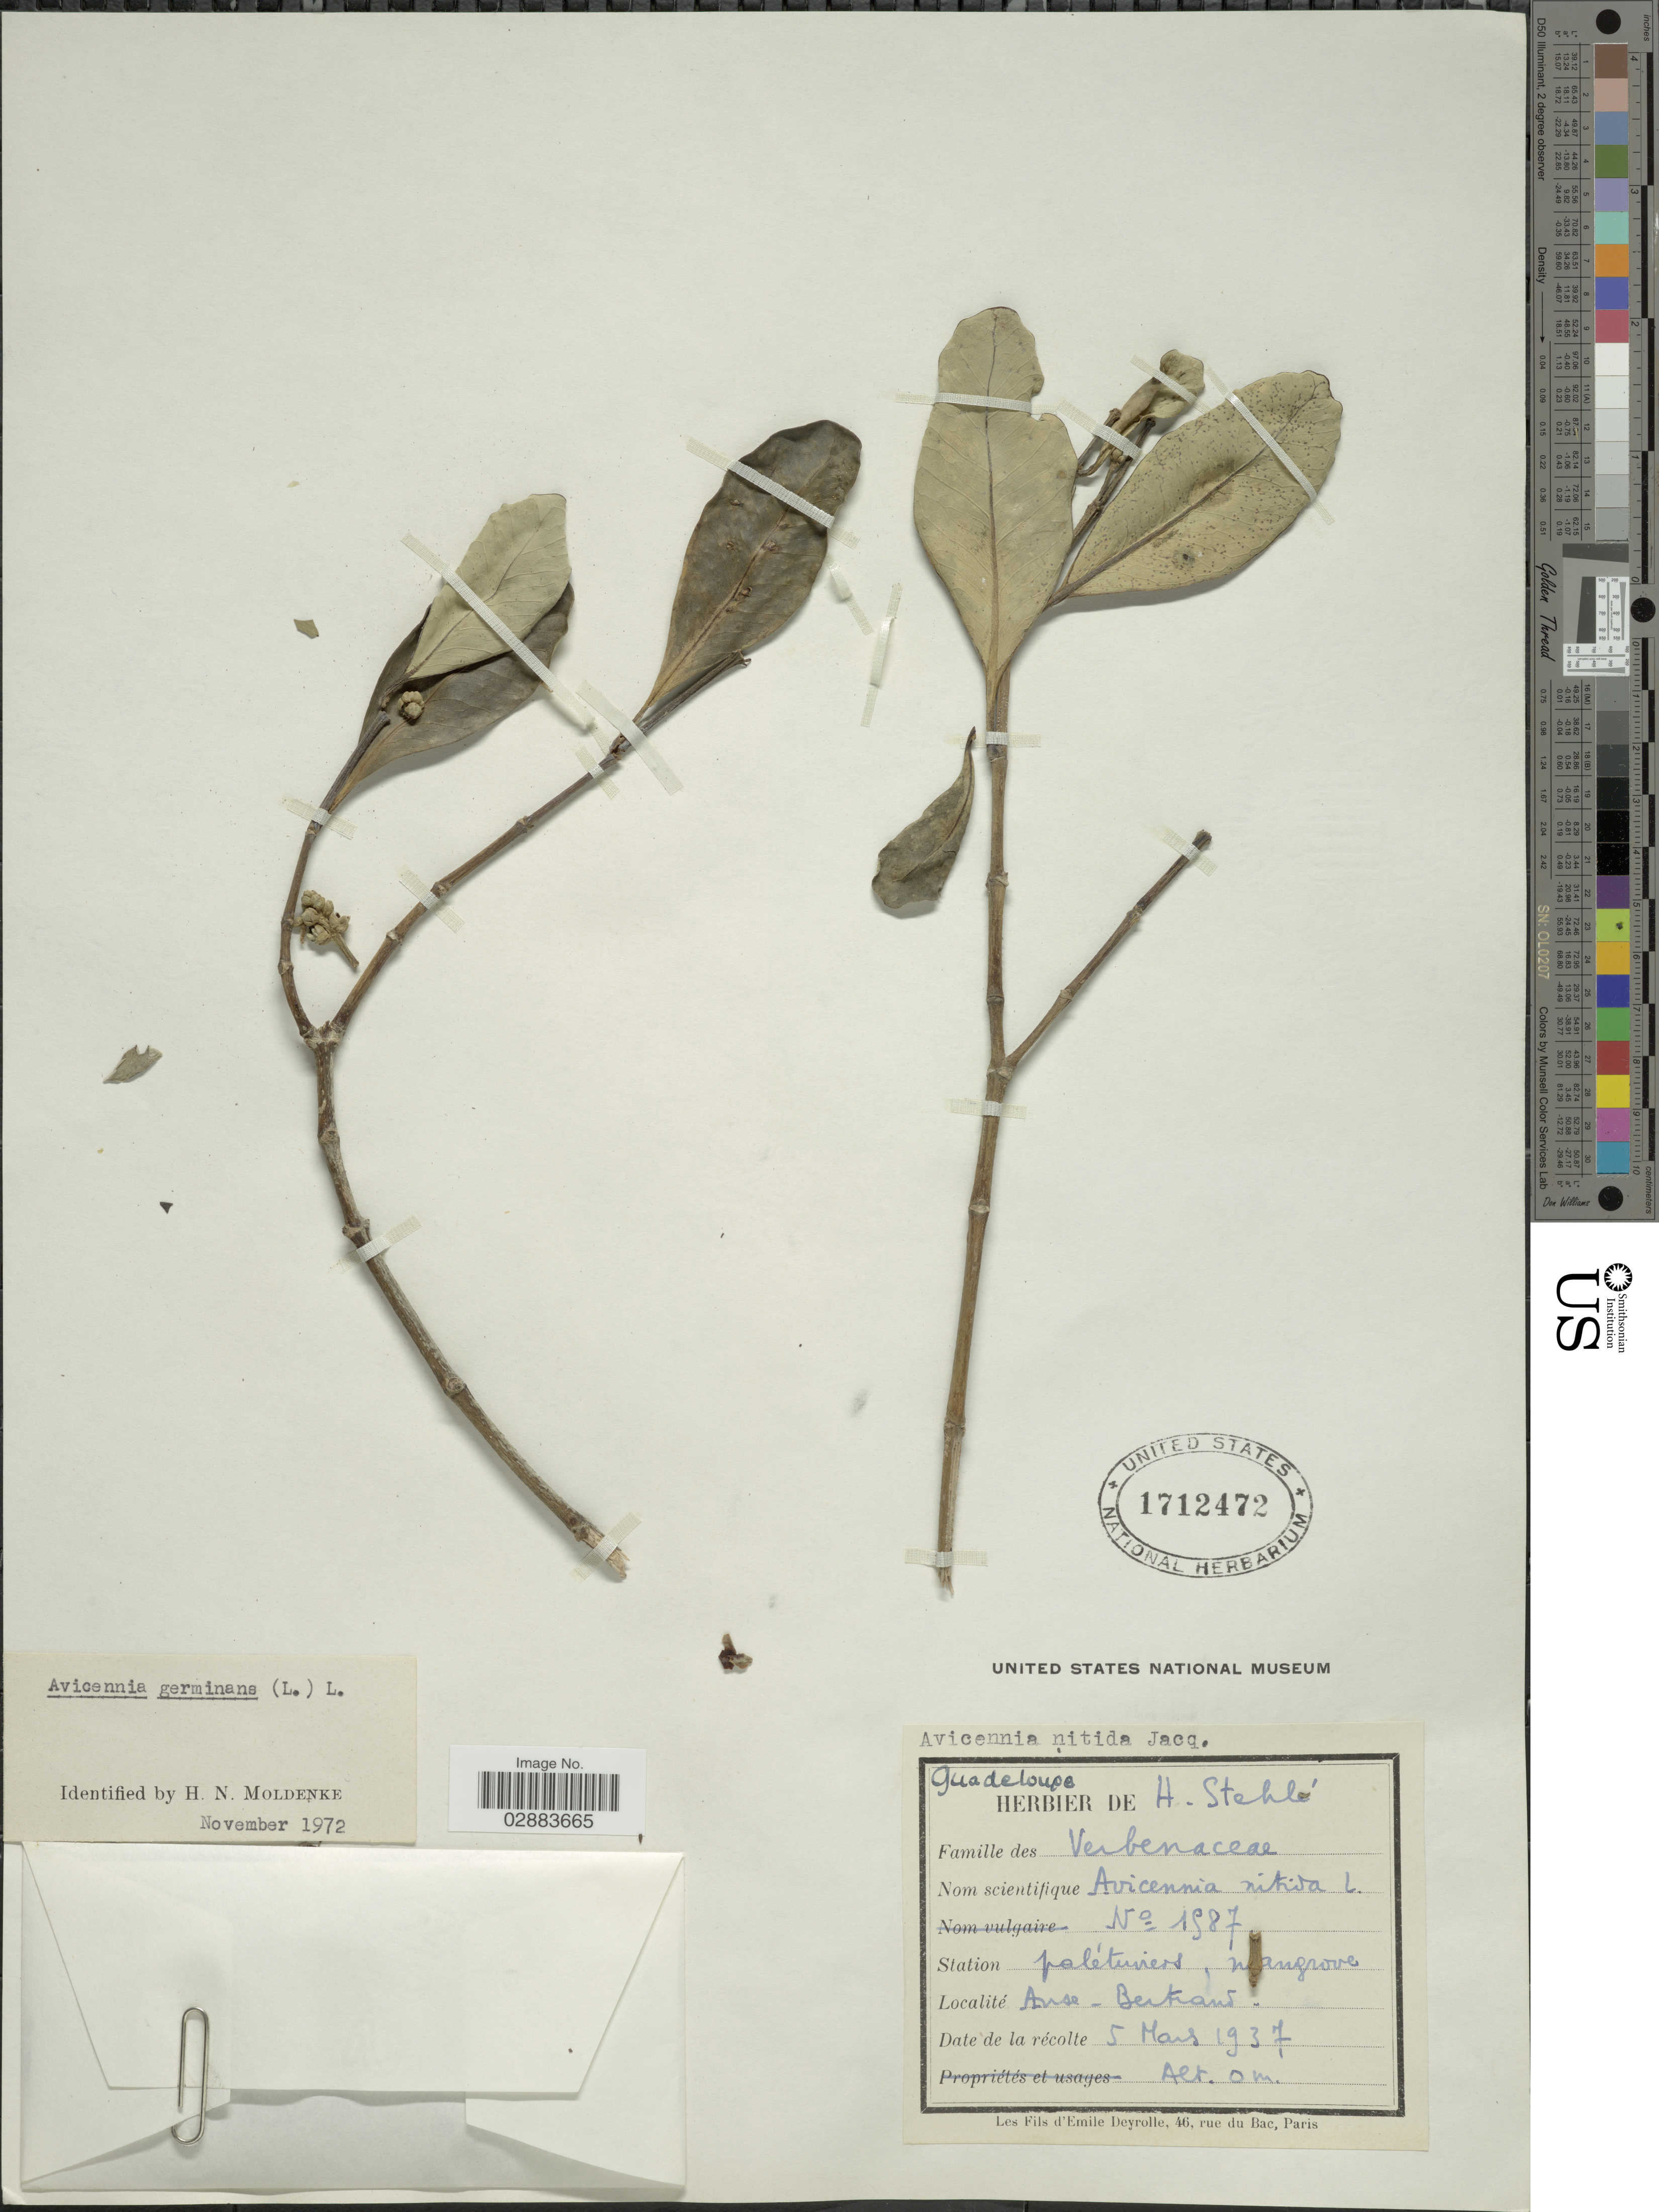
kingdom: Plantae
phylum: Tracheophyta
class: Magnoliopsida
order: Lamiales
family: Acanthaceae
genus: Avicennia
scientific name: Avicennia germinans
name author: (L.) L.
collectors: H. Stehlé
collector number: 1587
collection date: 1937-03-05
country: Guadeloupe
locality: Anse-Bertrand.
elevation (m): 0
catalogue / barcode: US 1712472